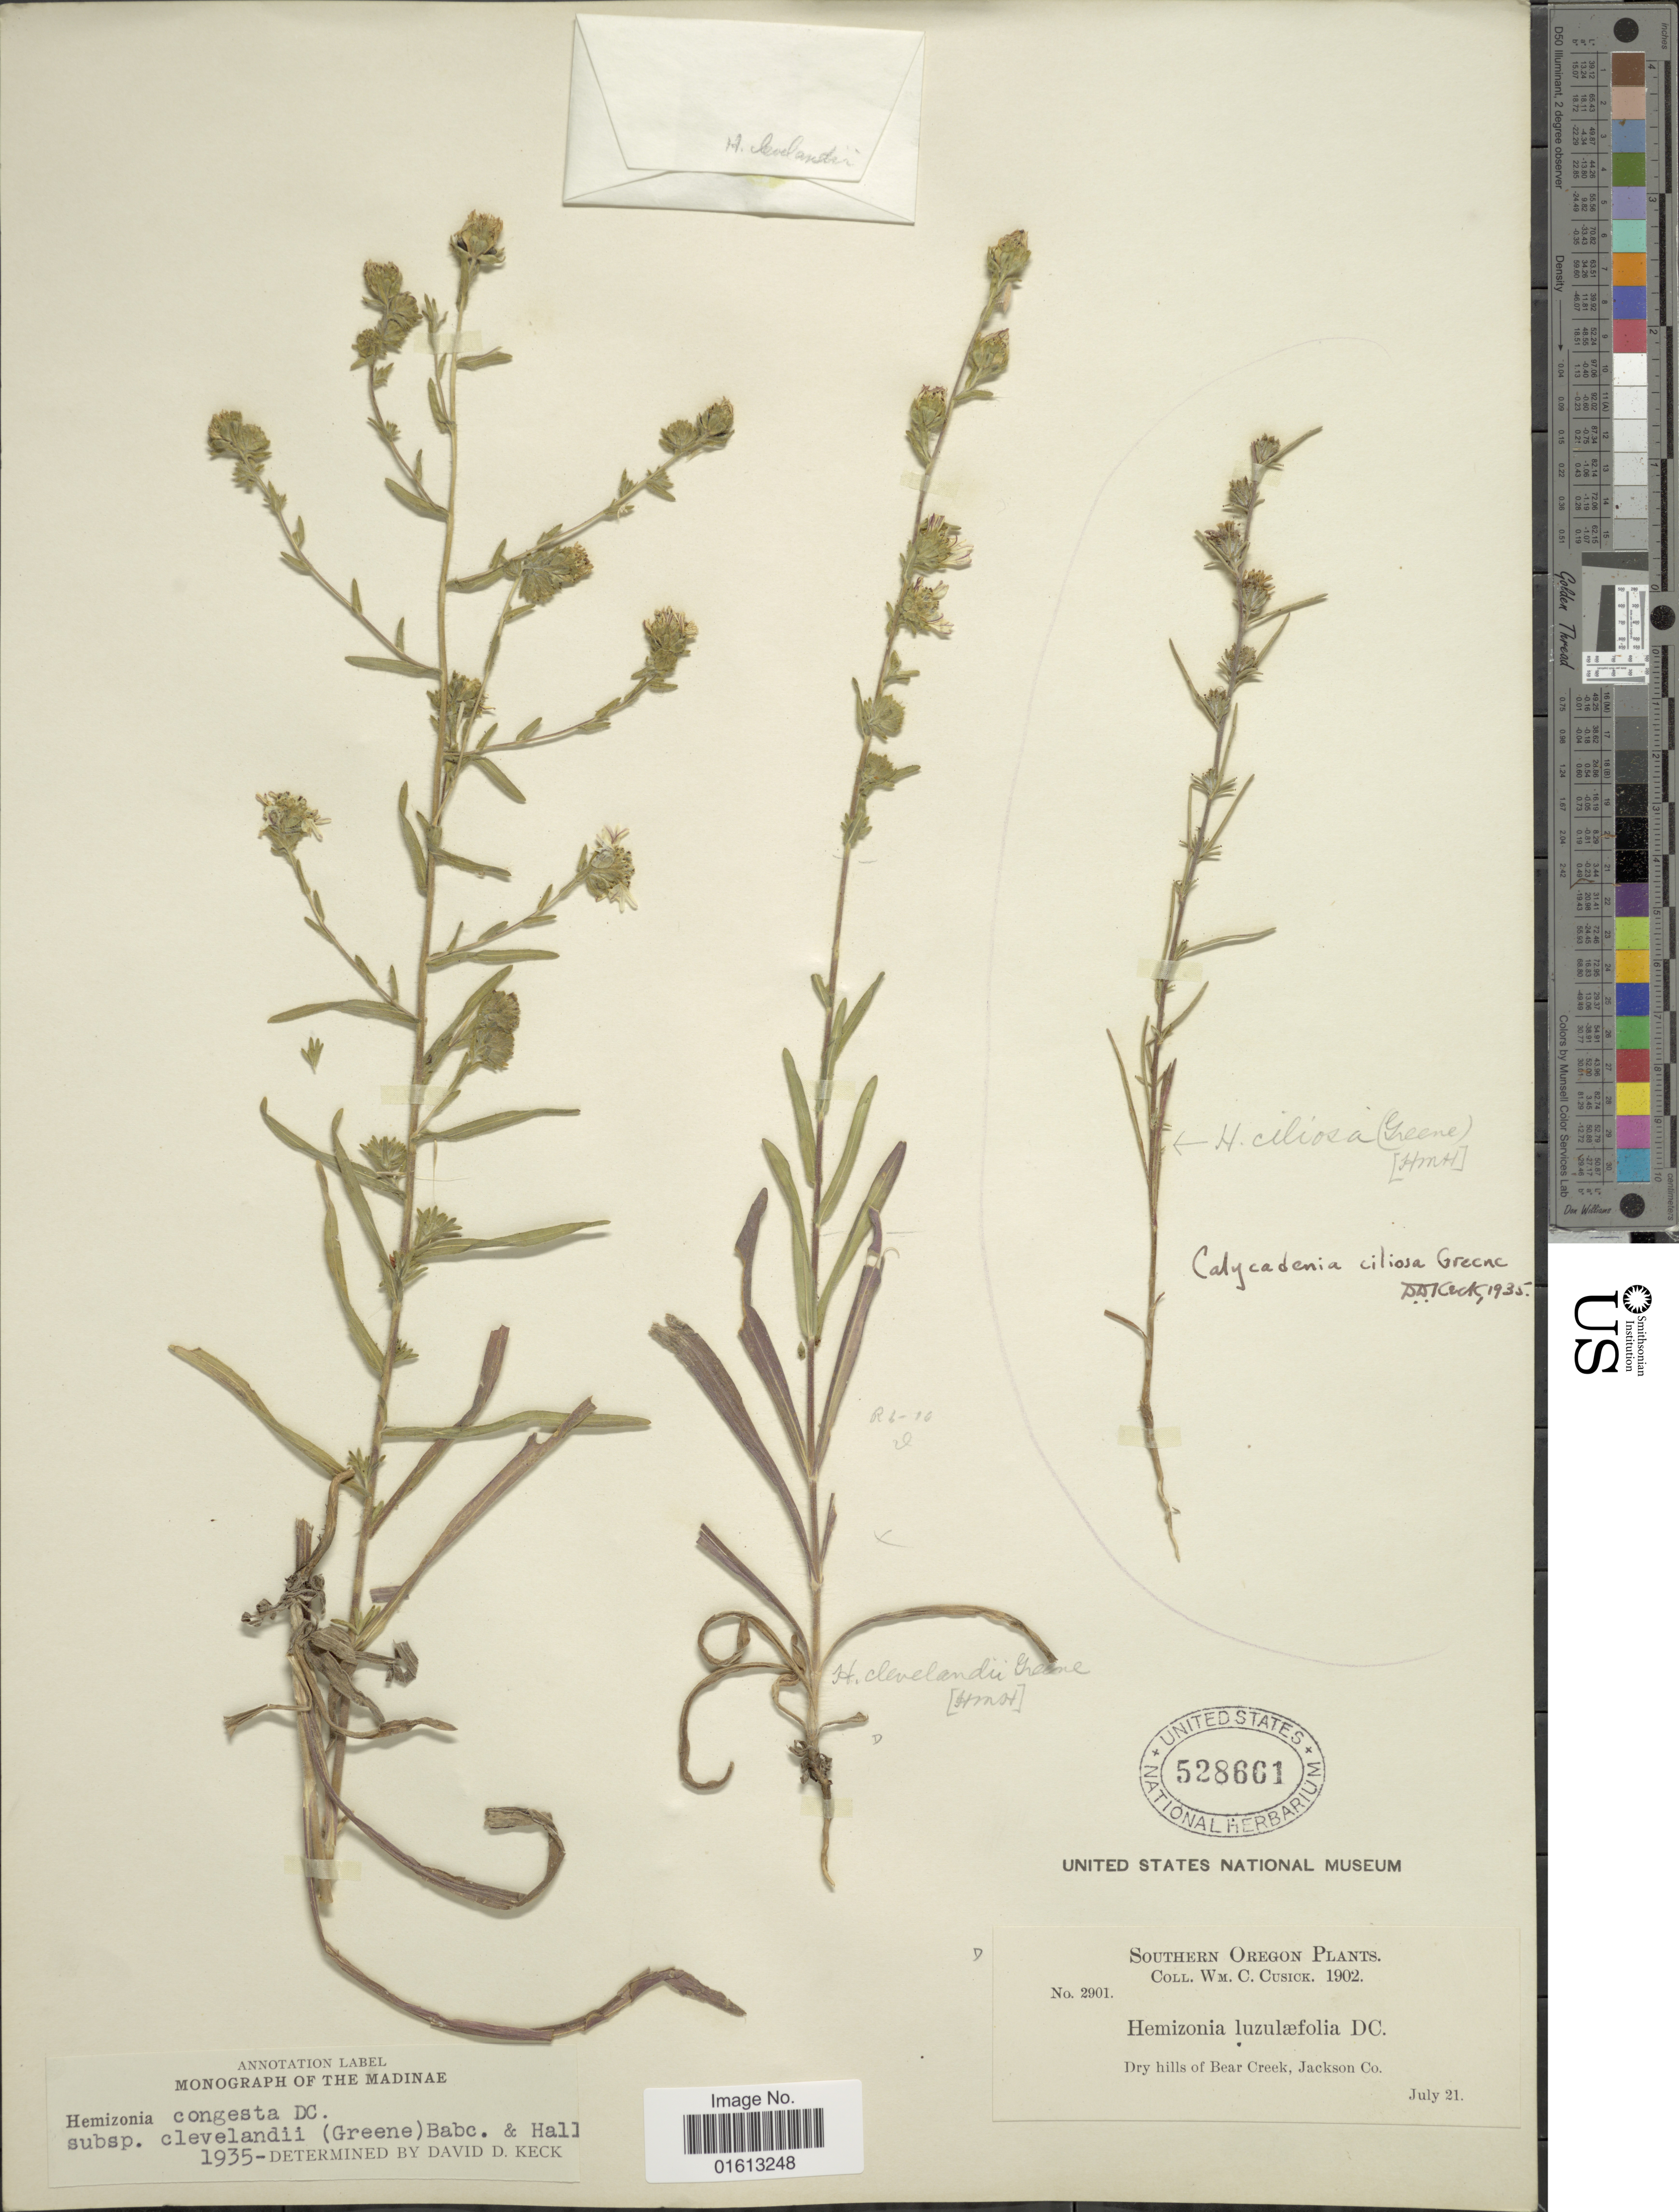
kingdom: Plantae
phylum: Tracheophyta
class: Magnoliopsida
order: Asterales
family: Asteraceae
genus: Hemizonia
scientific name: Hemizonia congesta subsp. clevelandii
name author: (Greene) Babc. & H.M. Hall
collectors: W. C. Cusick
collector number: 2901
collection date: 1902-07-21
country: United States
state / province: Oregon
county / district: Jackson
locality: Southern Oregon, dry hills of Bear Creek, Jackson Co.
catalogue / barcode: US 528661